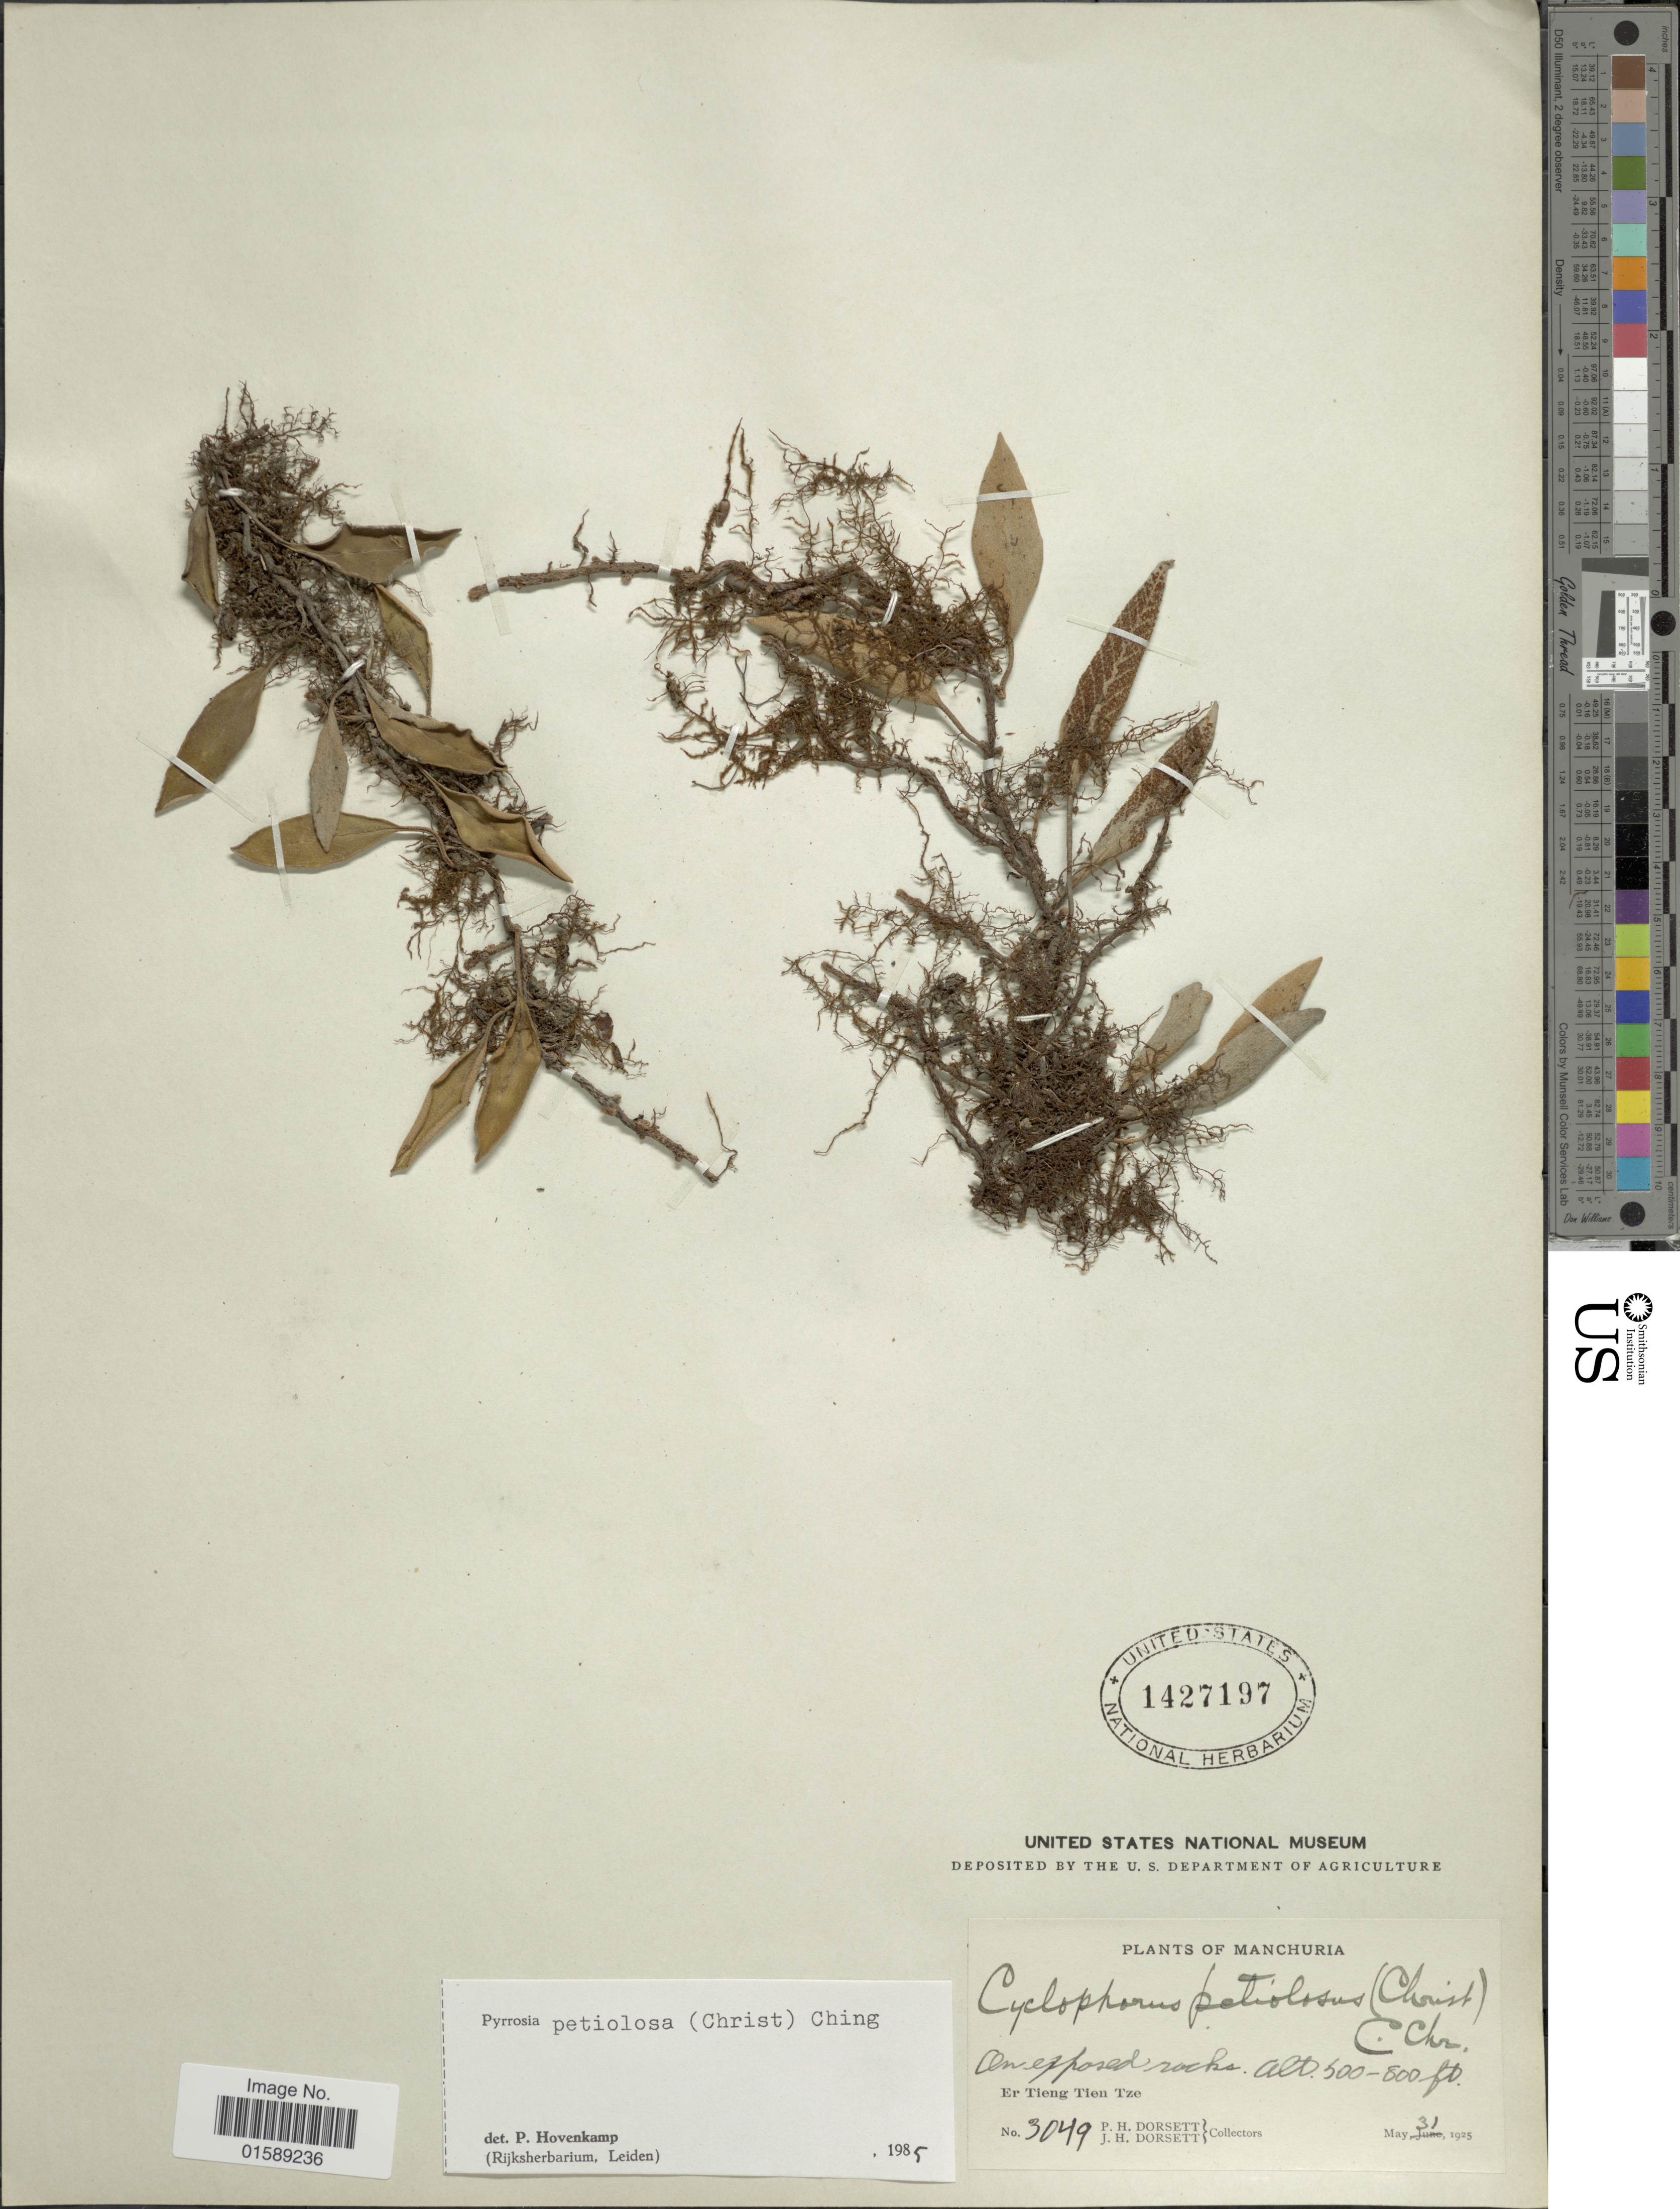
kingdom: Plantae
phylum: Tracheophyta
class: Polypodiopsida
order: Polypodiales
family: Polypodiaceae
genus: Pyrrosia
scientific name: Pyrrosia petiolosa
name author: (Christ) Ching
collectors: P. H. Dorsett & J. Dorsett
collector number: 3049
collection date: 1925-05-31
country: China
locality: Manchura, Er Tieng Tien Tze.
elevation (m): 152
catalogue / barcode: US 1427197